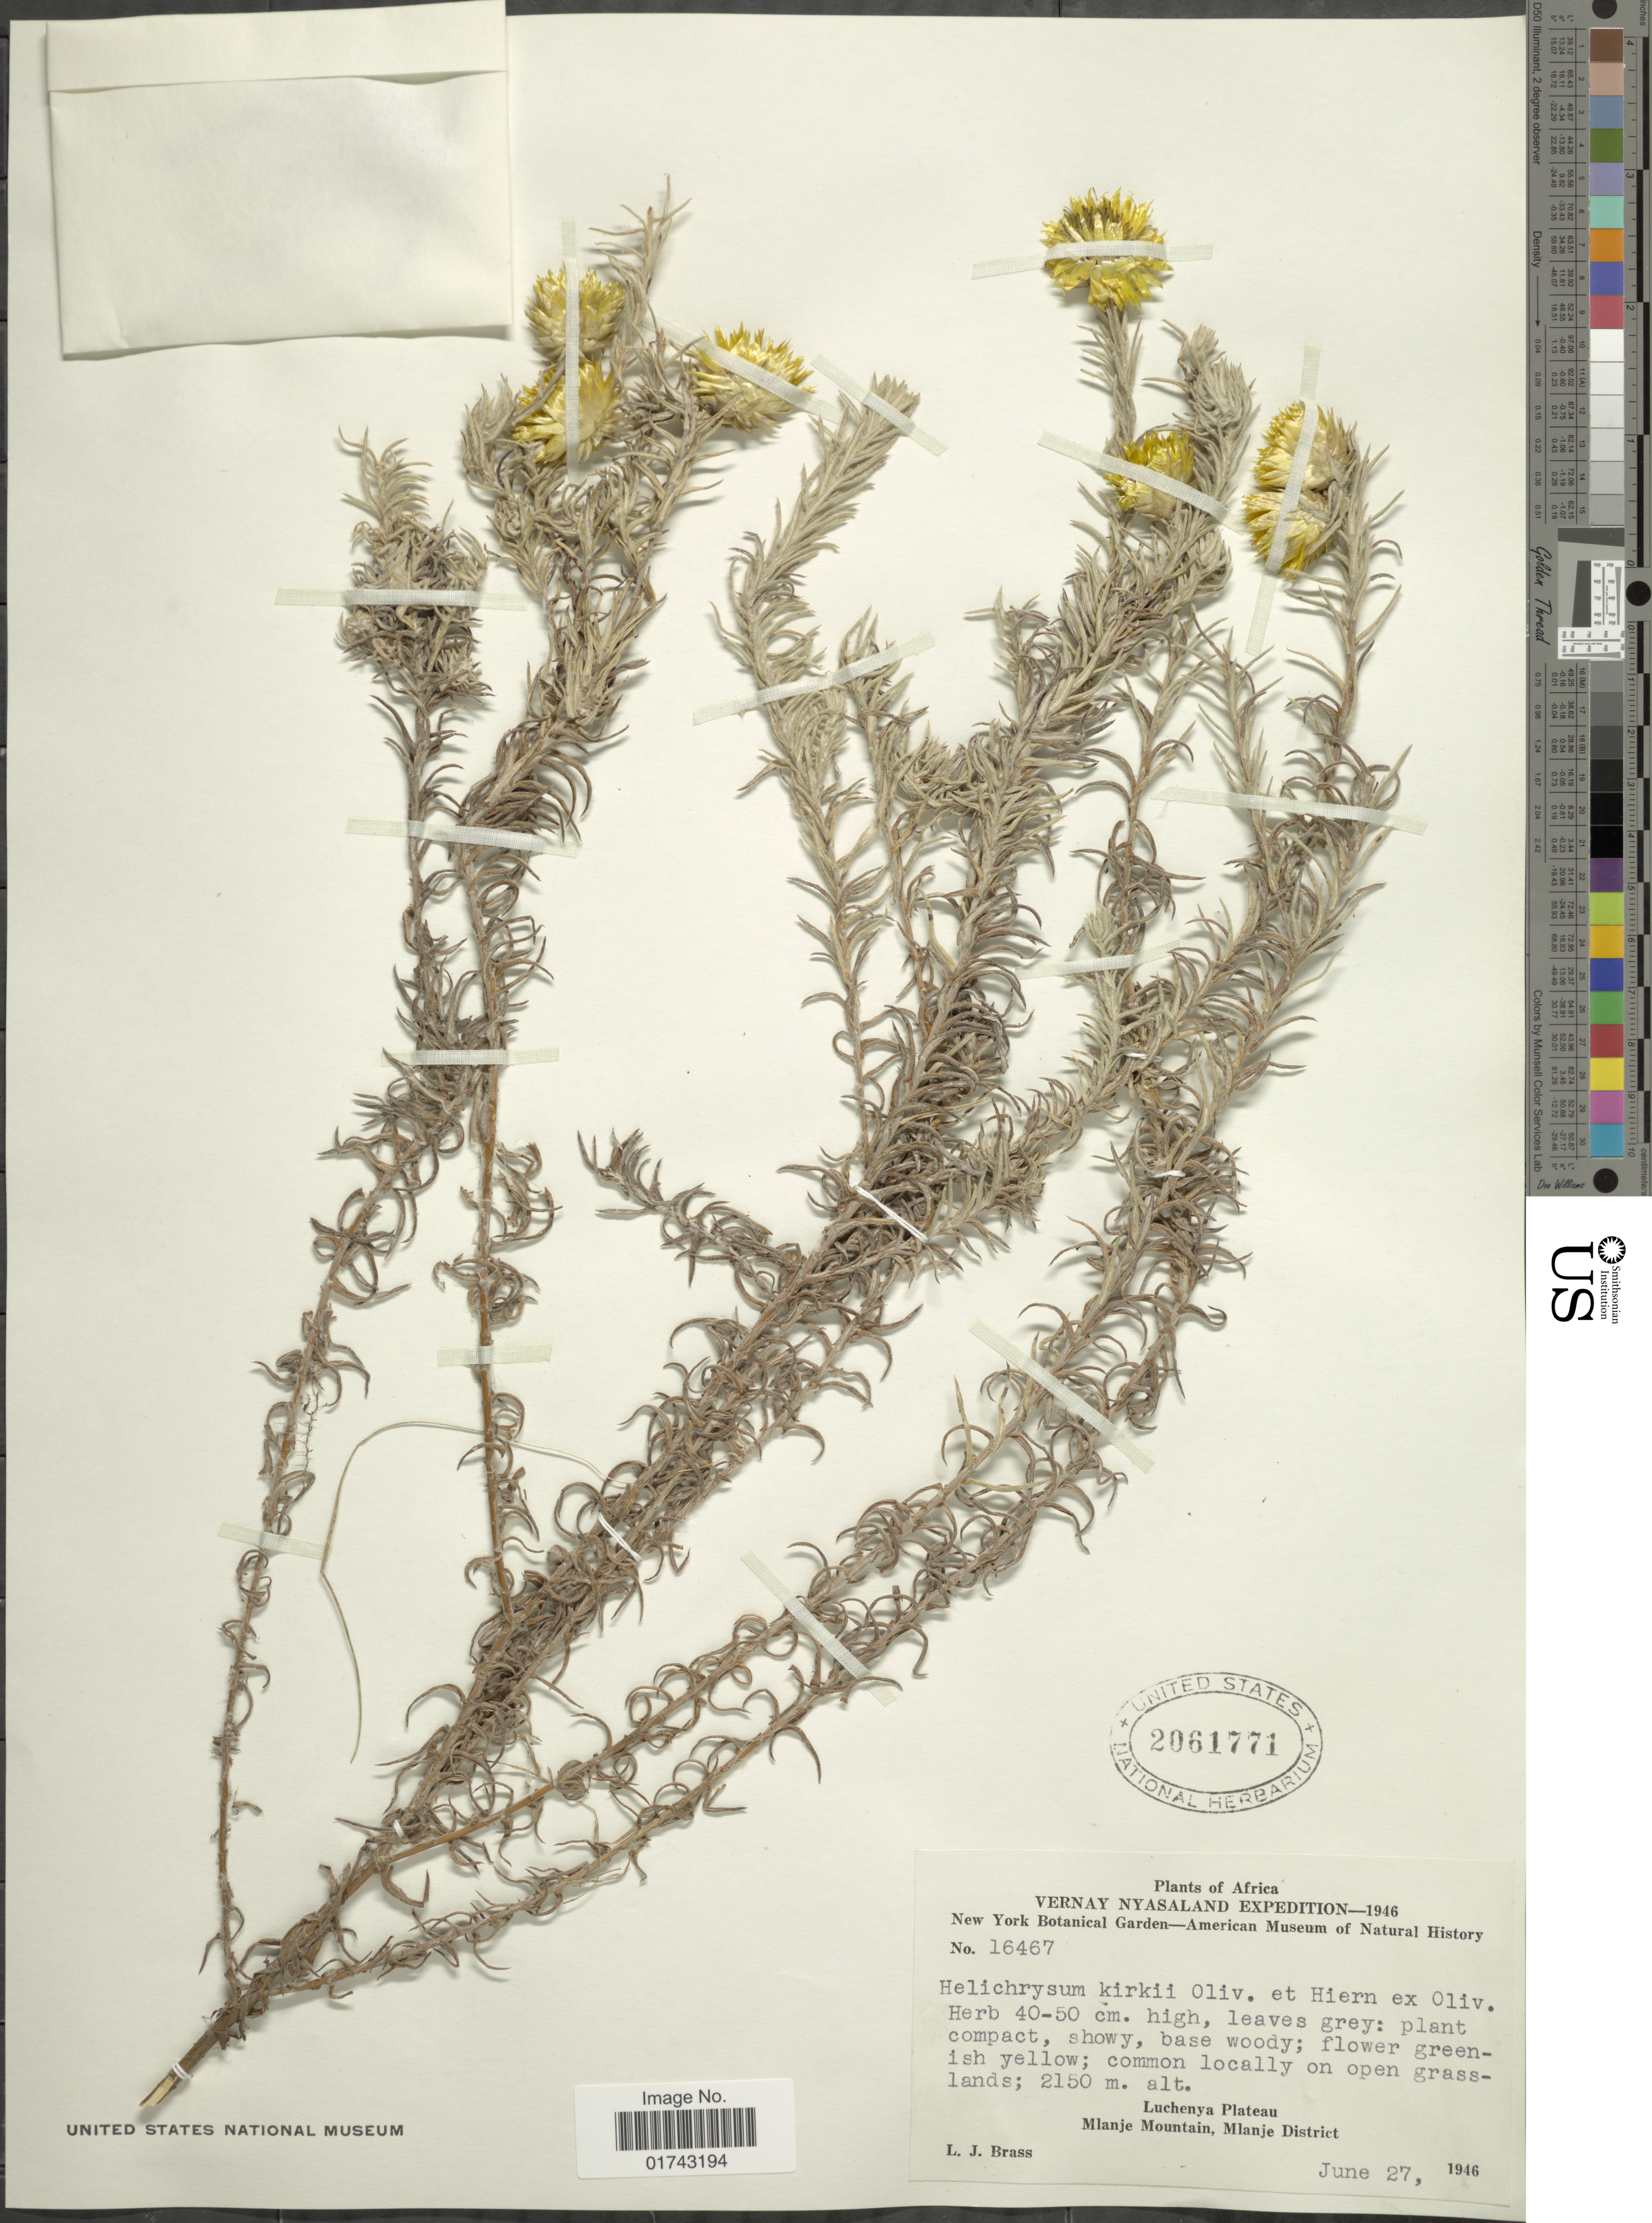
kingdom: Plantae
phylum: Tracheophyta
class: Magnoliopsida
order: Asterales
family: Asteraceae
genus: Helichrysum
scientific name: Helichrysum kirkii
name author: Oliv. & Hiern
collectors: L. J. Brass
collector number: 16467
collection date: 1946-06-27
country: Malawi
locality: Vernay Nyasaland, Luchenya Plateau, Mlanje Mountain, Mlanje District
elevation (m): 2150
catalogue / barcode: US 2061771